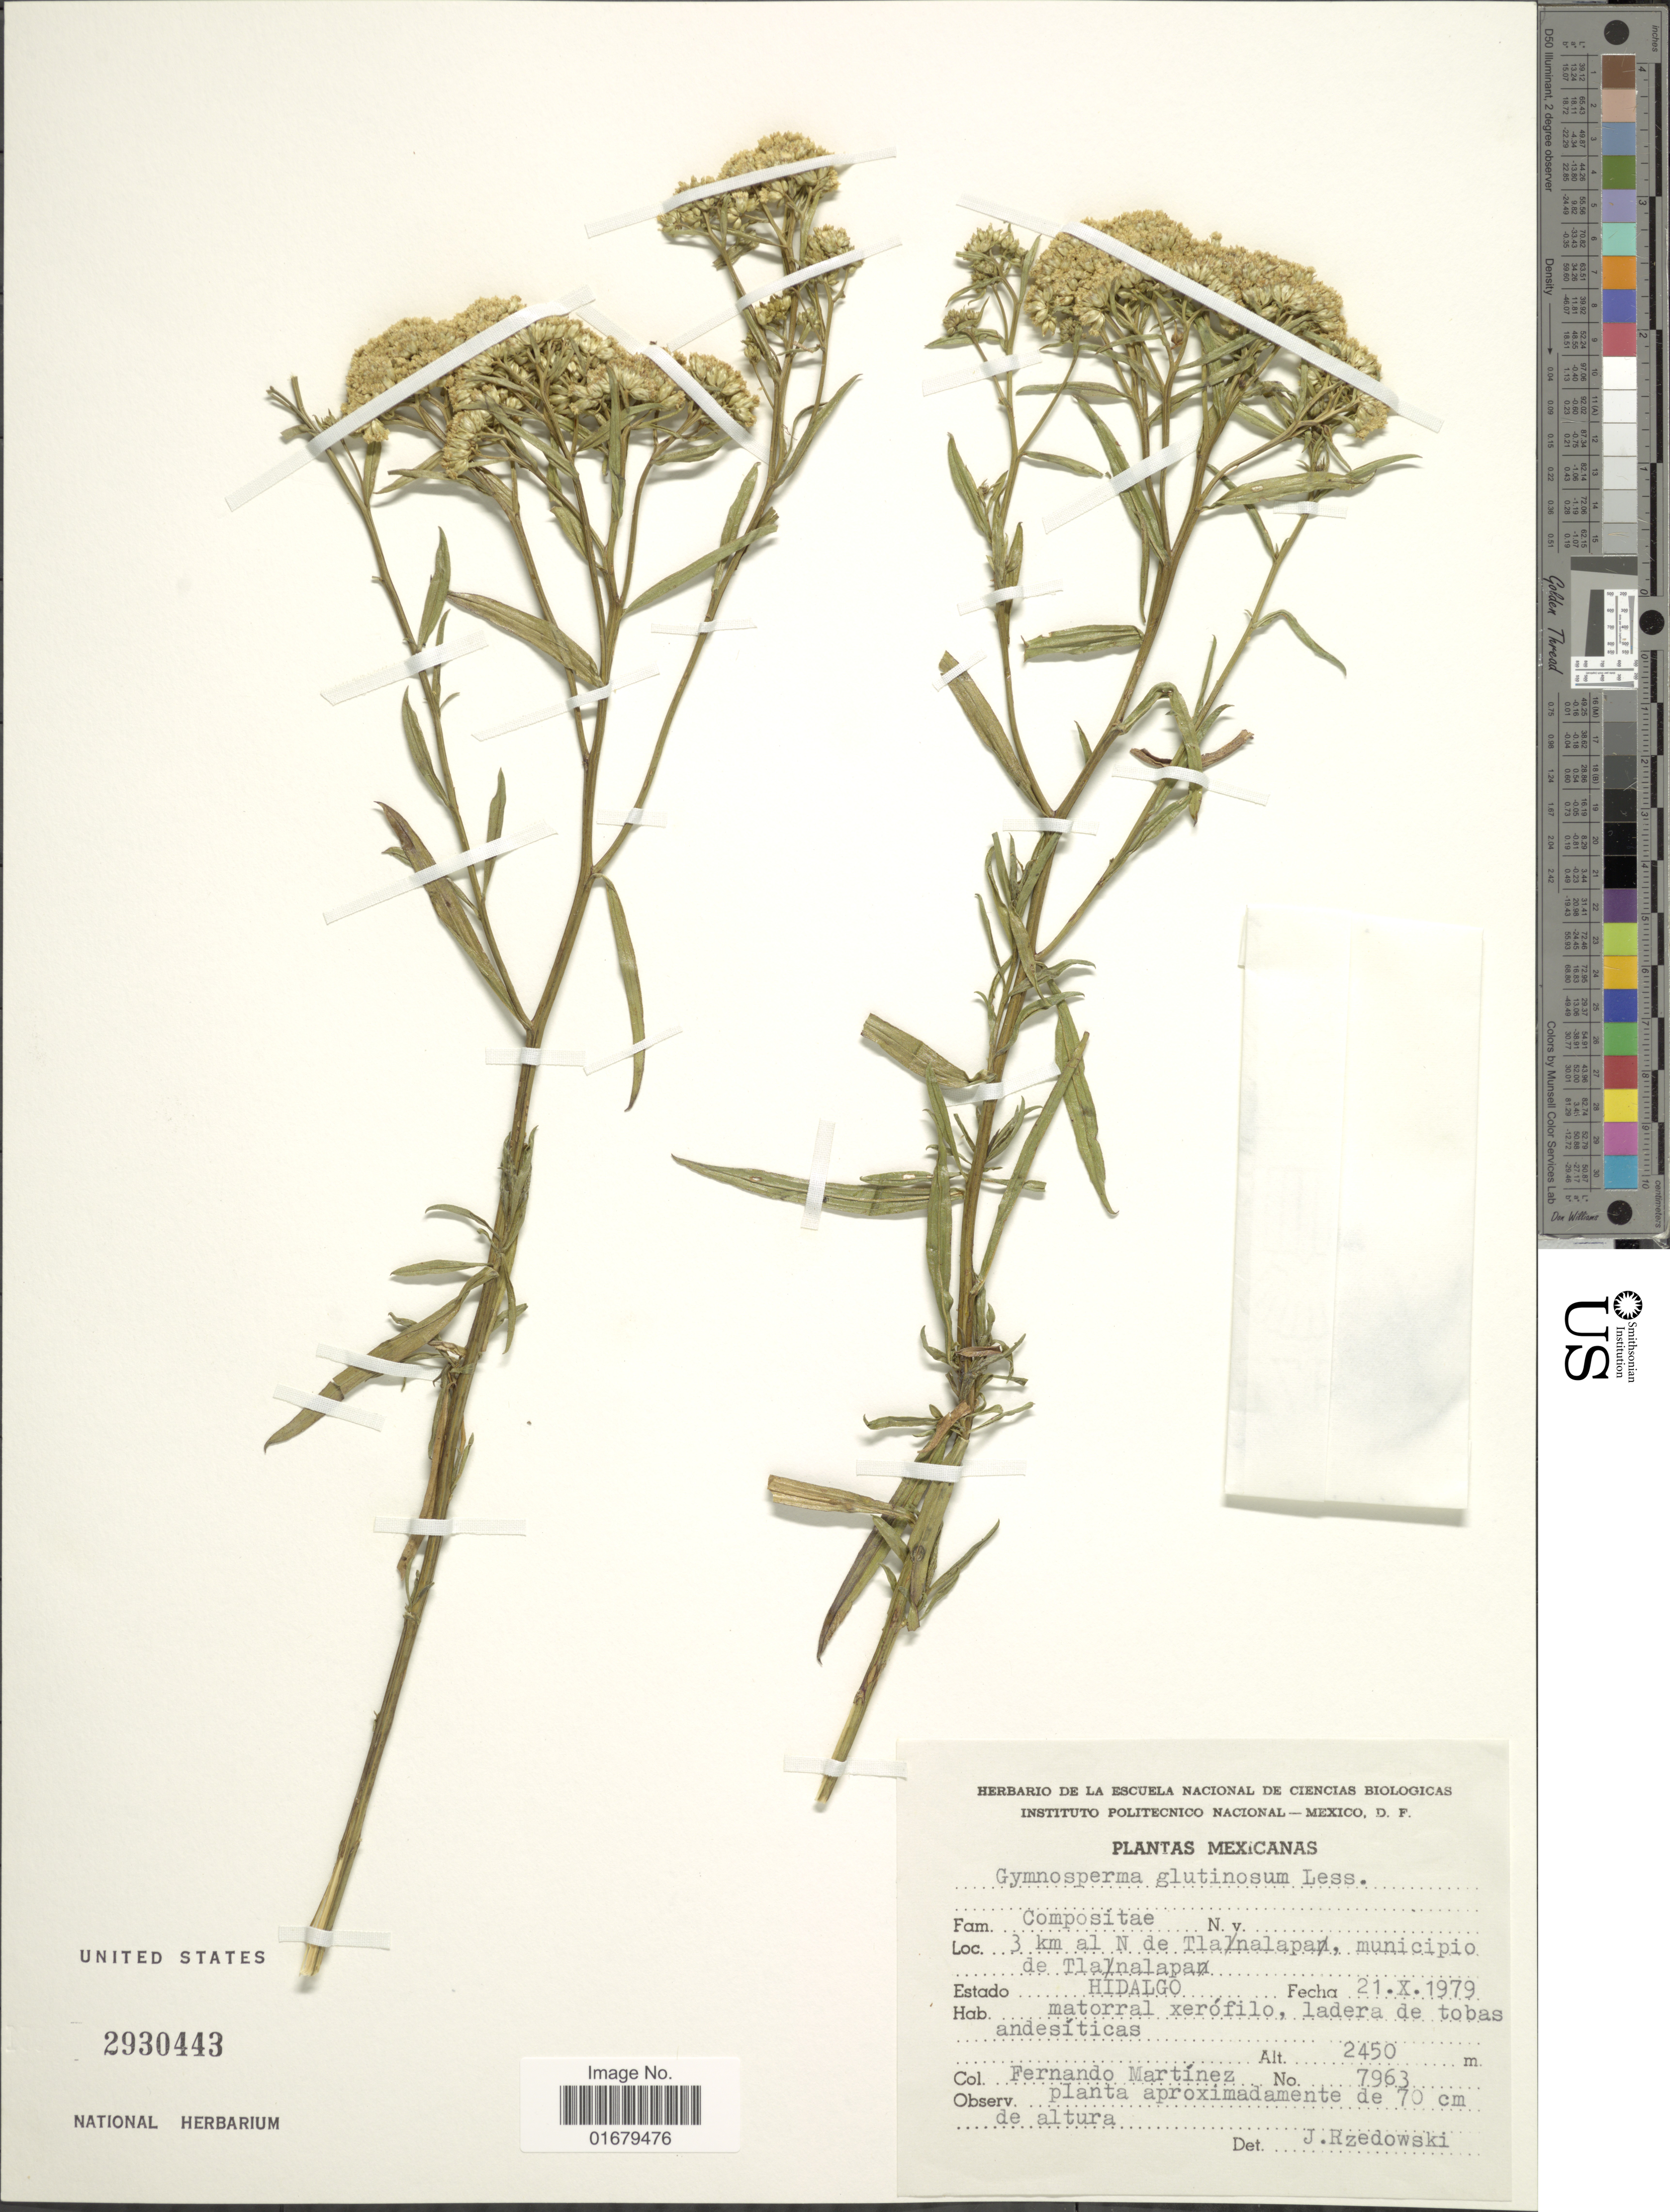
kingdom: Plantae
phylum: Tracheophyta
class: Magnoliopsida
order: Asterales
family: Asteraceae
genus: Gymnosperma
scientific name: Gymnosperma glutinosum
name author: (Spreng.) Less.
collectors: F. Martínez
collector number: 7963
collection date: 1979-10-21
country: Mexico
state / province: Hidalgo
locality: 3 km al N de Tlalnalapan, municipio de Tlalnalapan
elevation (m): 2450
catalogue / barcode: US 2930443